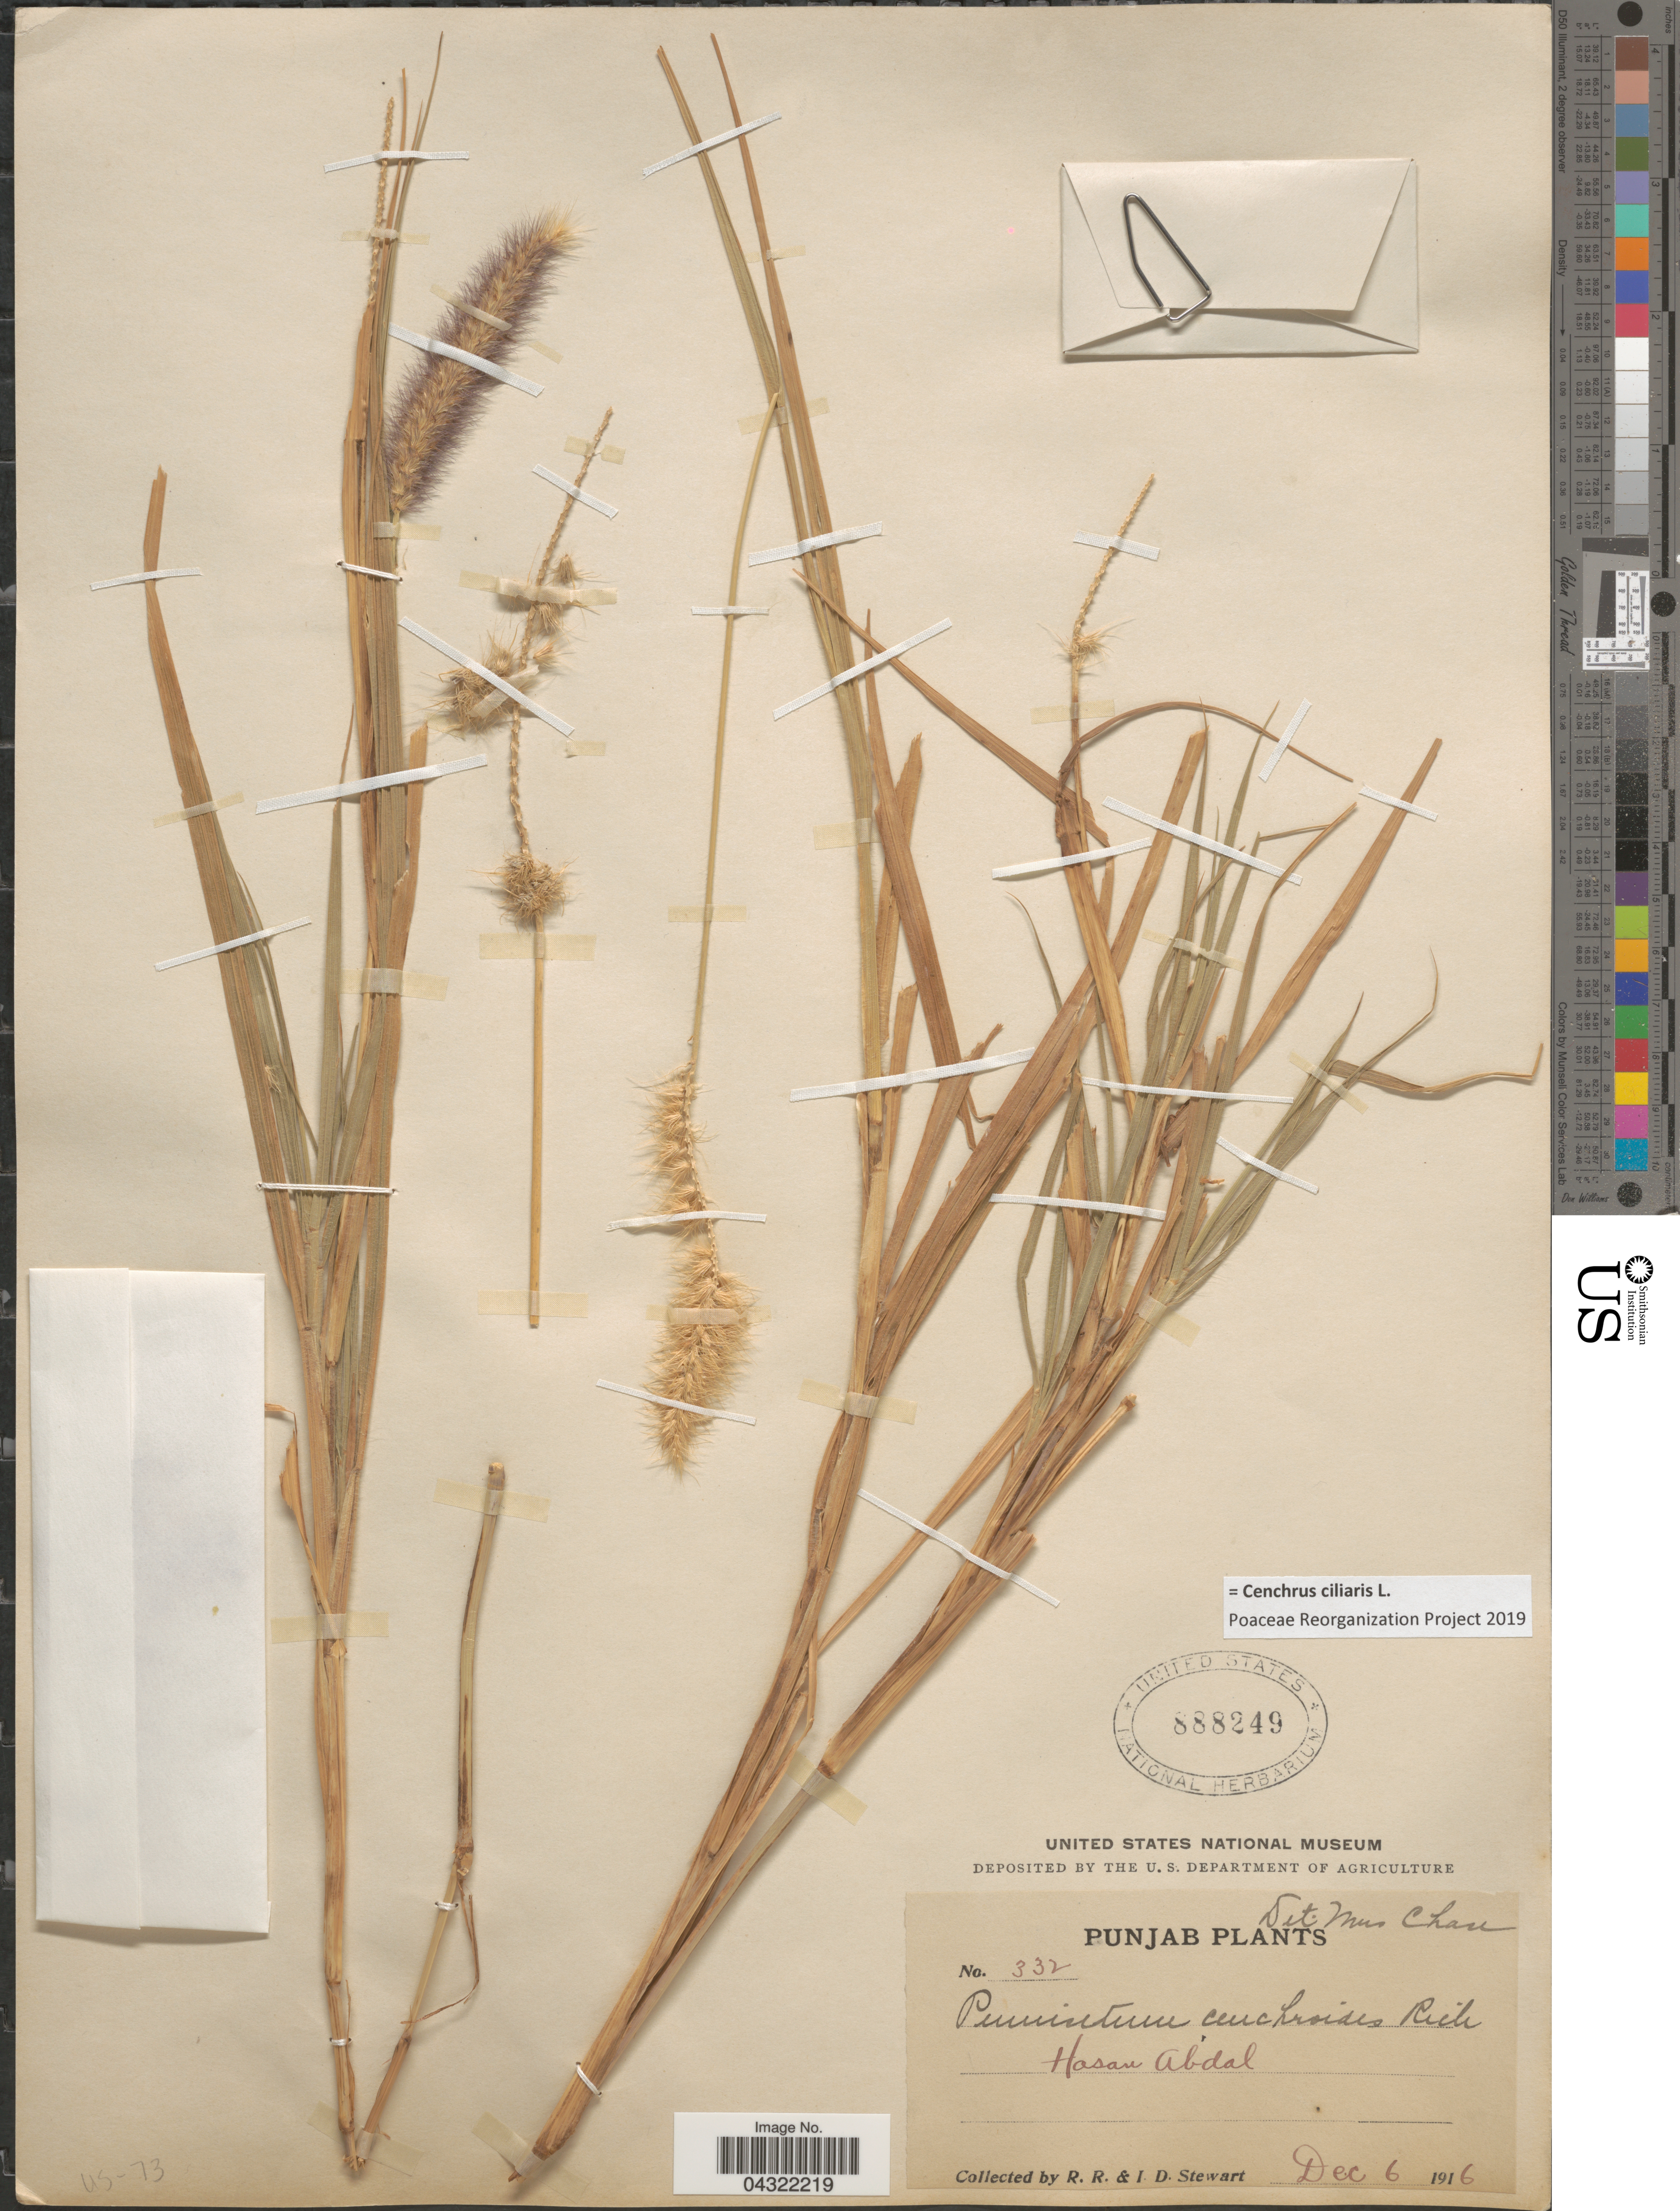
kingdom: Plantae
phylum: Tracheophyta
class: Liliopsida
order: Poales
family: Poaceae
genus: Cenchrus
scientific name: Cenchrus ciliaris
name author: L.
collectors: R. Stewart & I. Stewart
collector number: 332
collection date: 1916-12-06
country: Pakistan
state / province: Punjab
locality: Hasan Abdal.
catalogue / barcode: US 888249